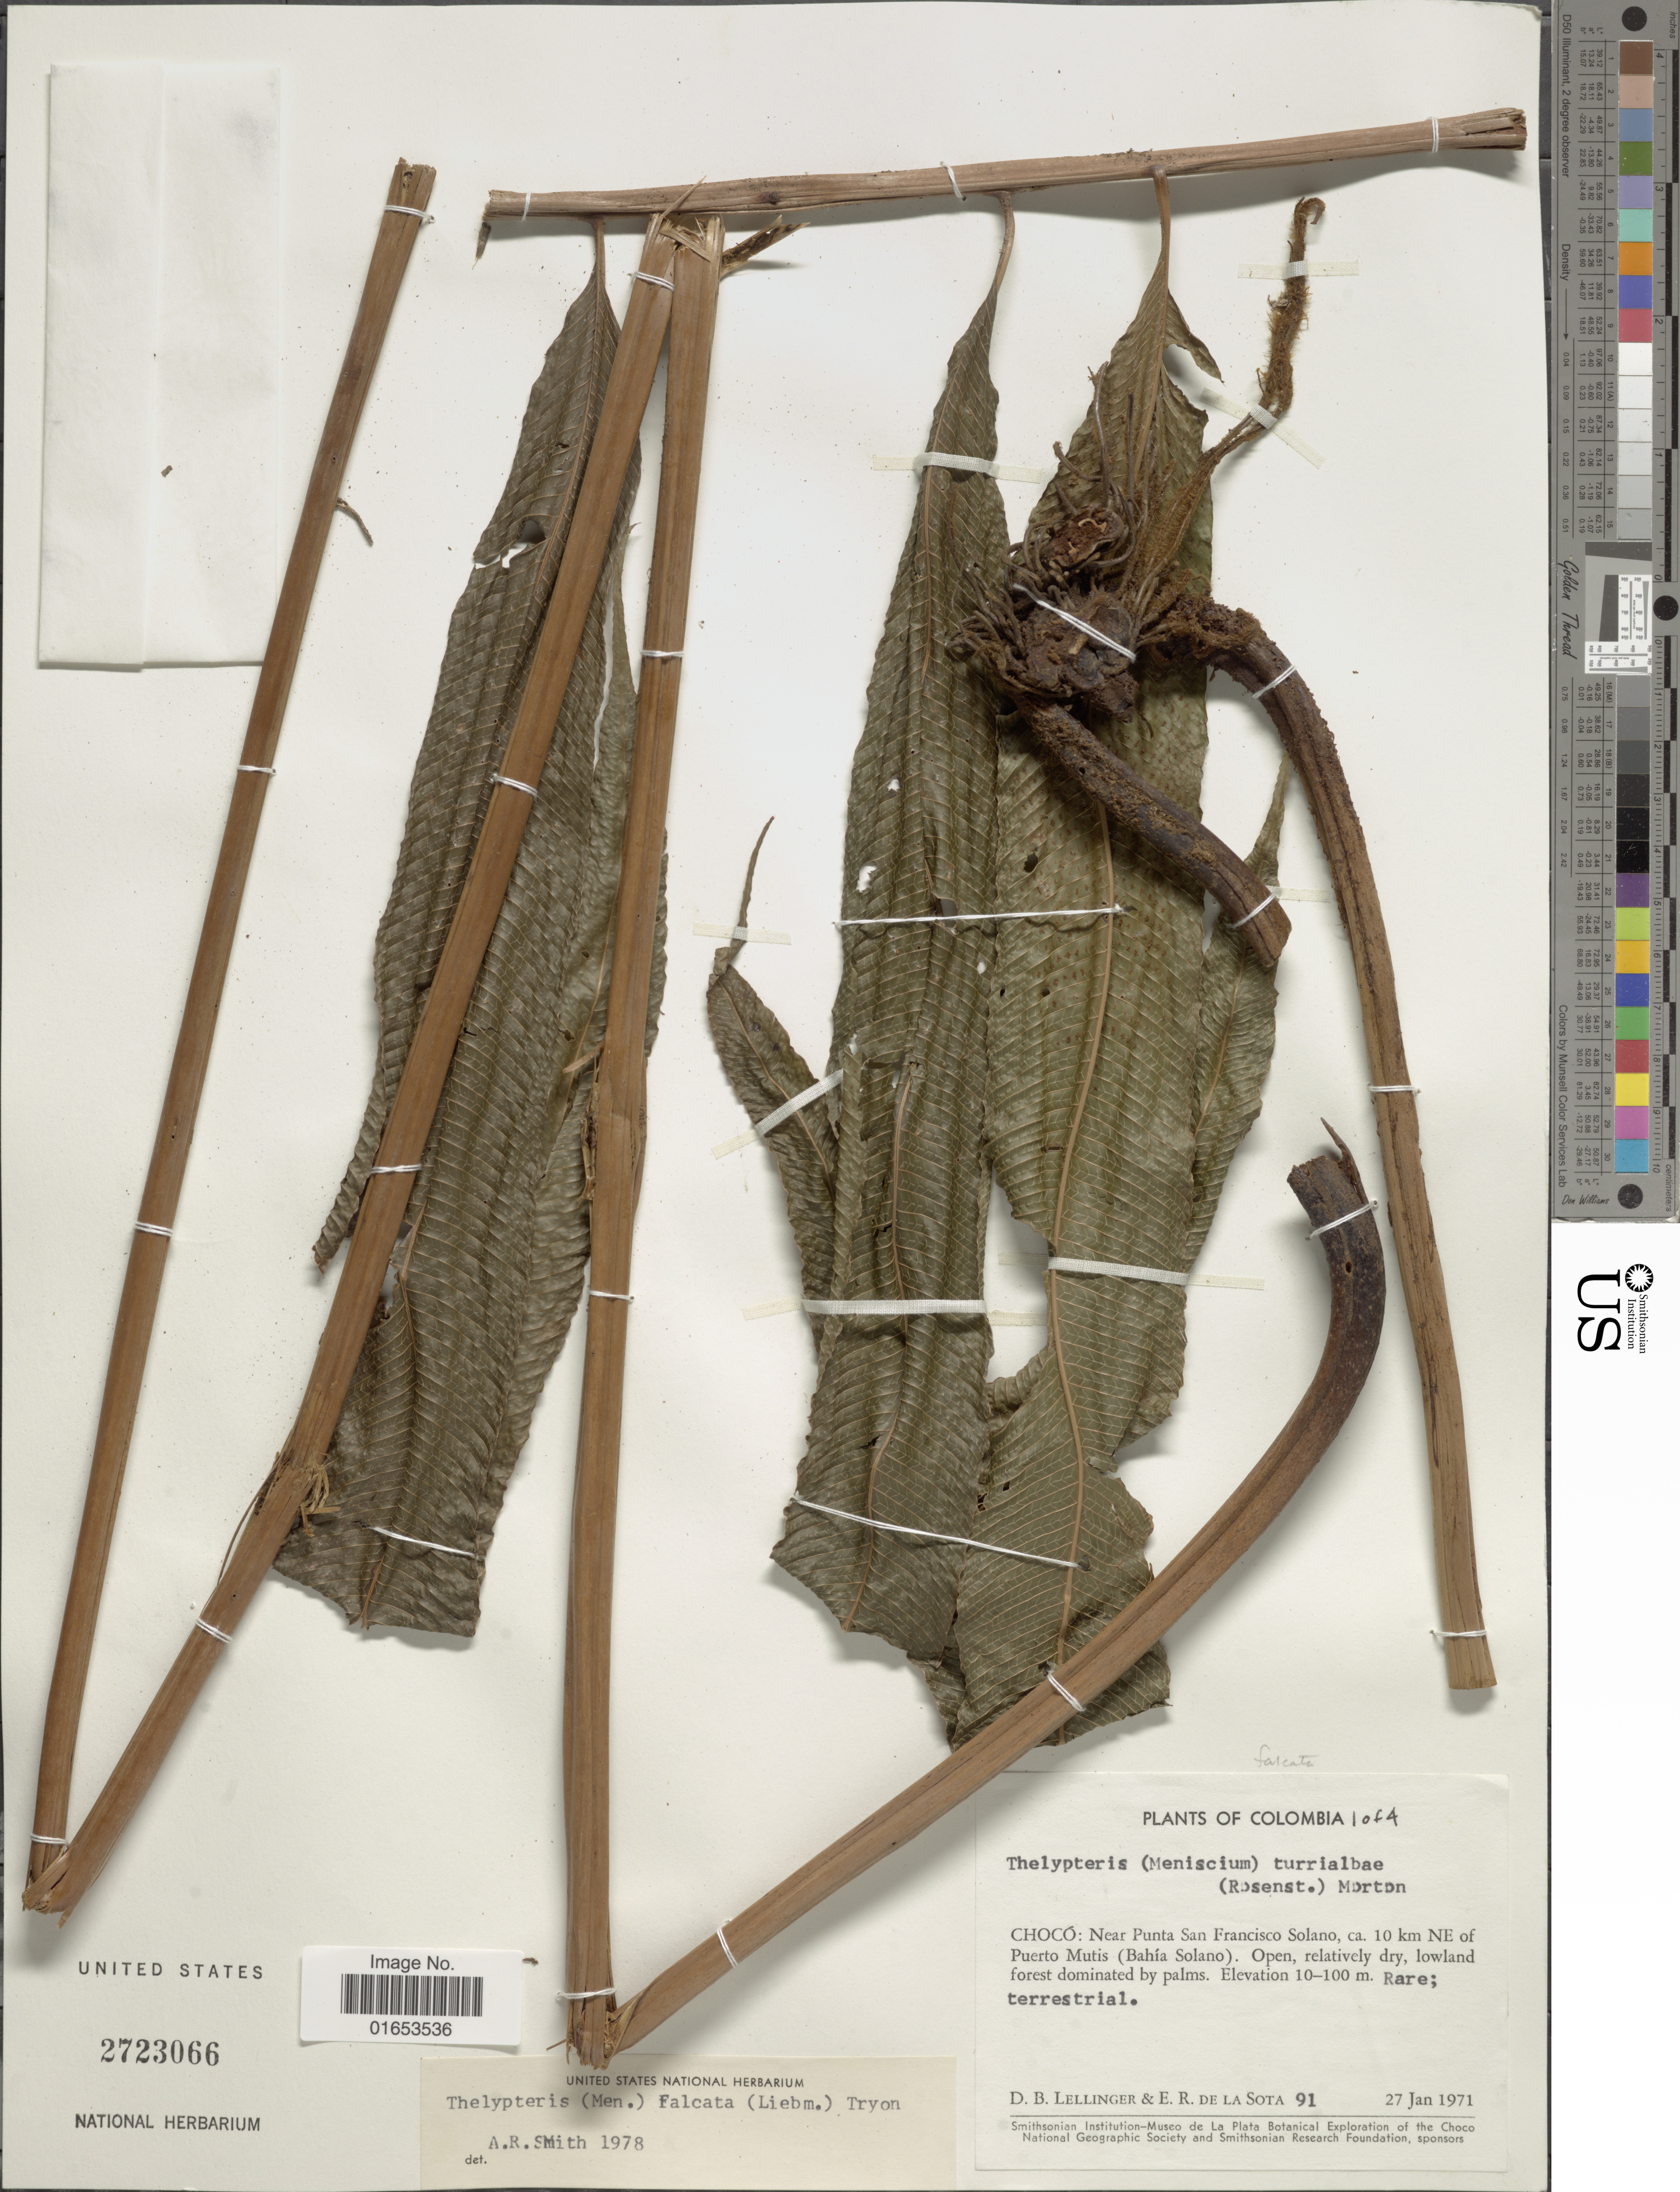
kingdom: Plantae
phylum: Tracheophyta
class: Polypodiopsida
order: Polypodiales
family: Thelypteridaceae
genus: Meniscium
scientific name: Meniscium falcatum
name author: Liebm.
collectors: D. B. Lellinger & E. R. de la Sota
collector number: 91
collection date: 1971-01-27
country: Colombia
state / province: Chocó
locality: Near Punta San Francisco Solano, ca. 10 km NE of Puerto Mutis (Bahía Solano)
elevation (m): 10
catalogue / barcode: US 2723066